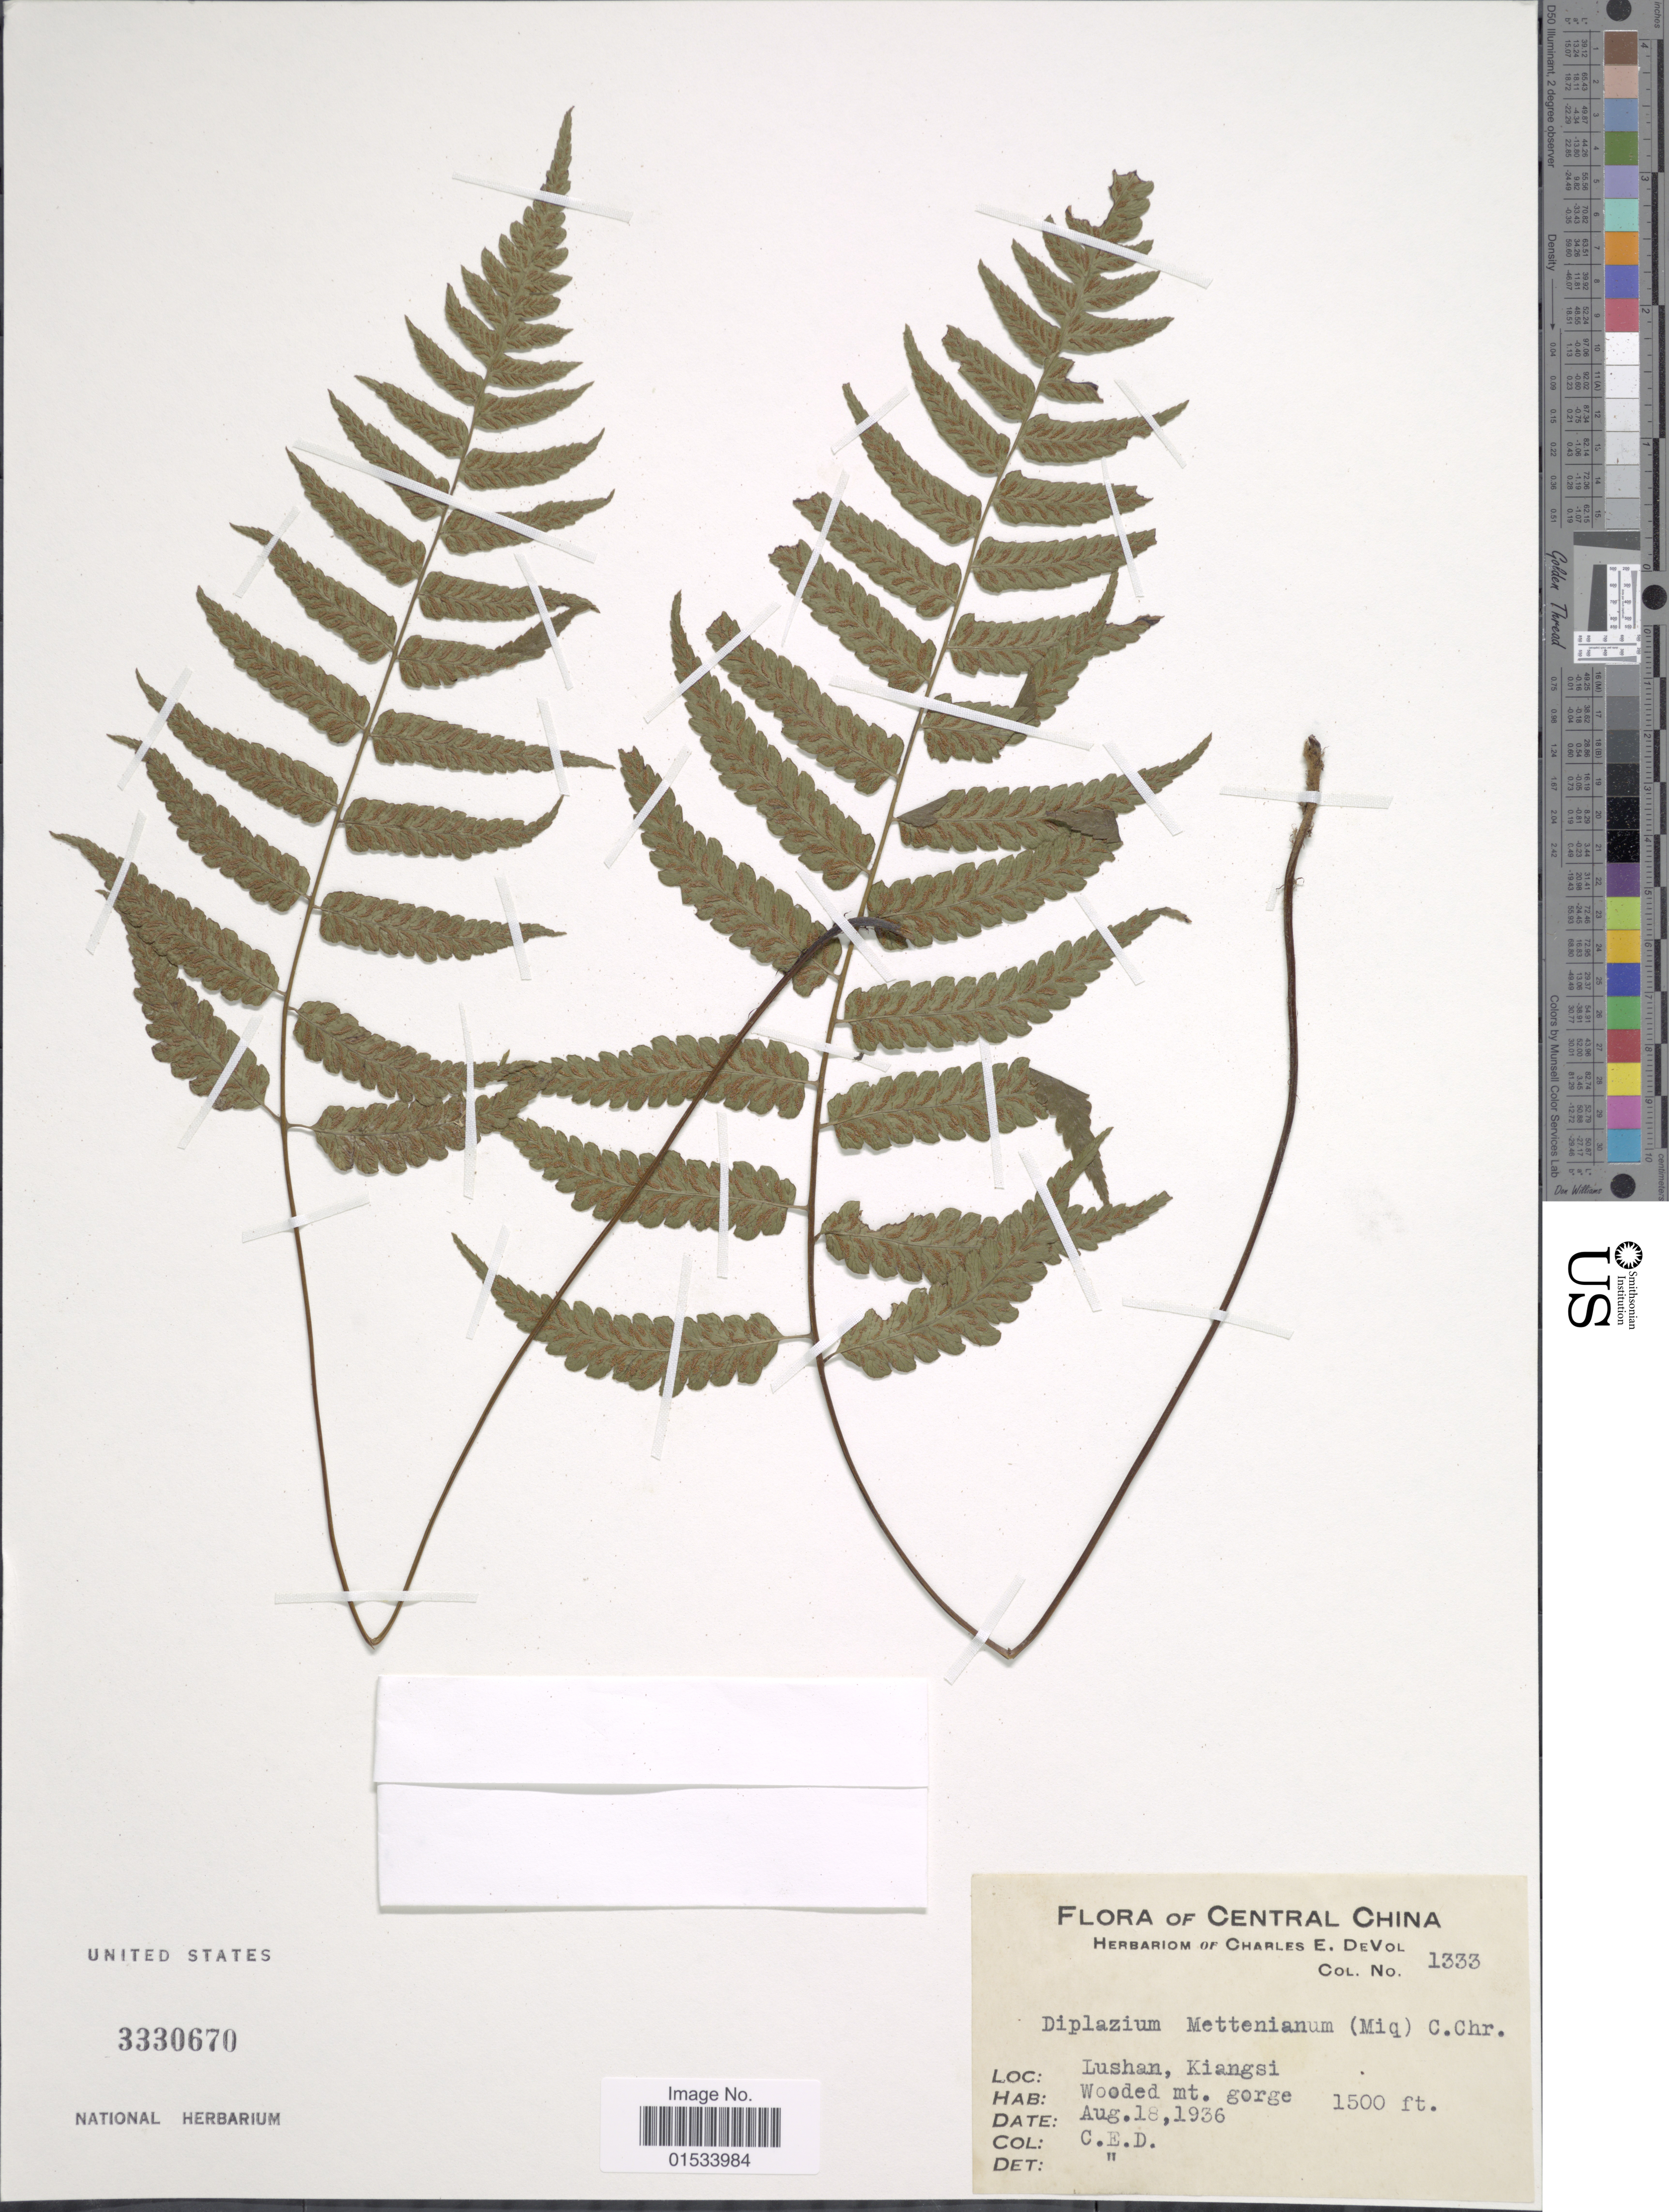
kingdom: Plantae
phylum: Tracheophyta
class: Polypodiopsida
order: Polypodiales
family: Athyriaceae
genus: Diplazium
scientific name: Diplazium mettenianum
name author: (Miq.) C. Chr.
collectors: C. E. De Vol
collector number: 1333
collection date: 1936-08-18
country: China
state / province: Jiangxi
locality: Lushan, Kiangsi, Central China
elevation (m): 457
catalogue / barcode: US 3330670